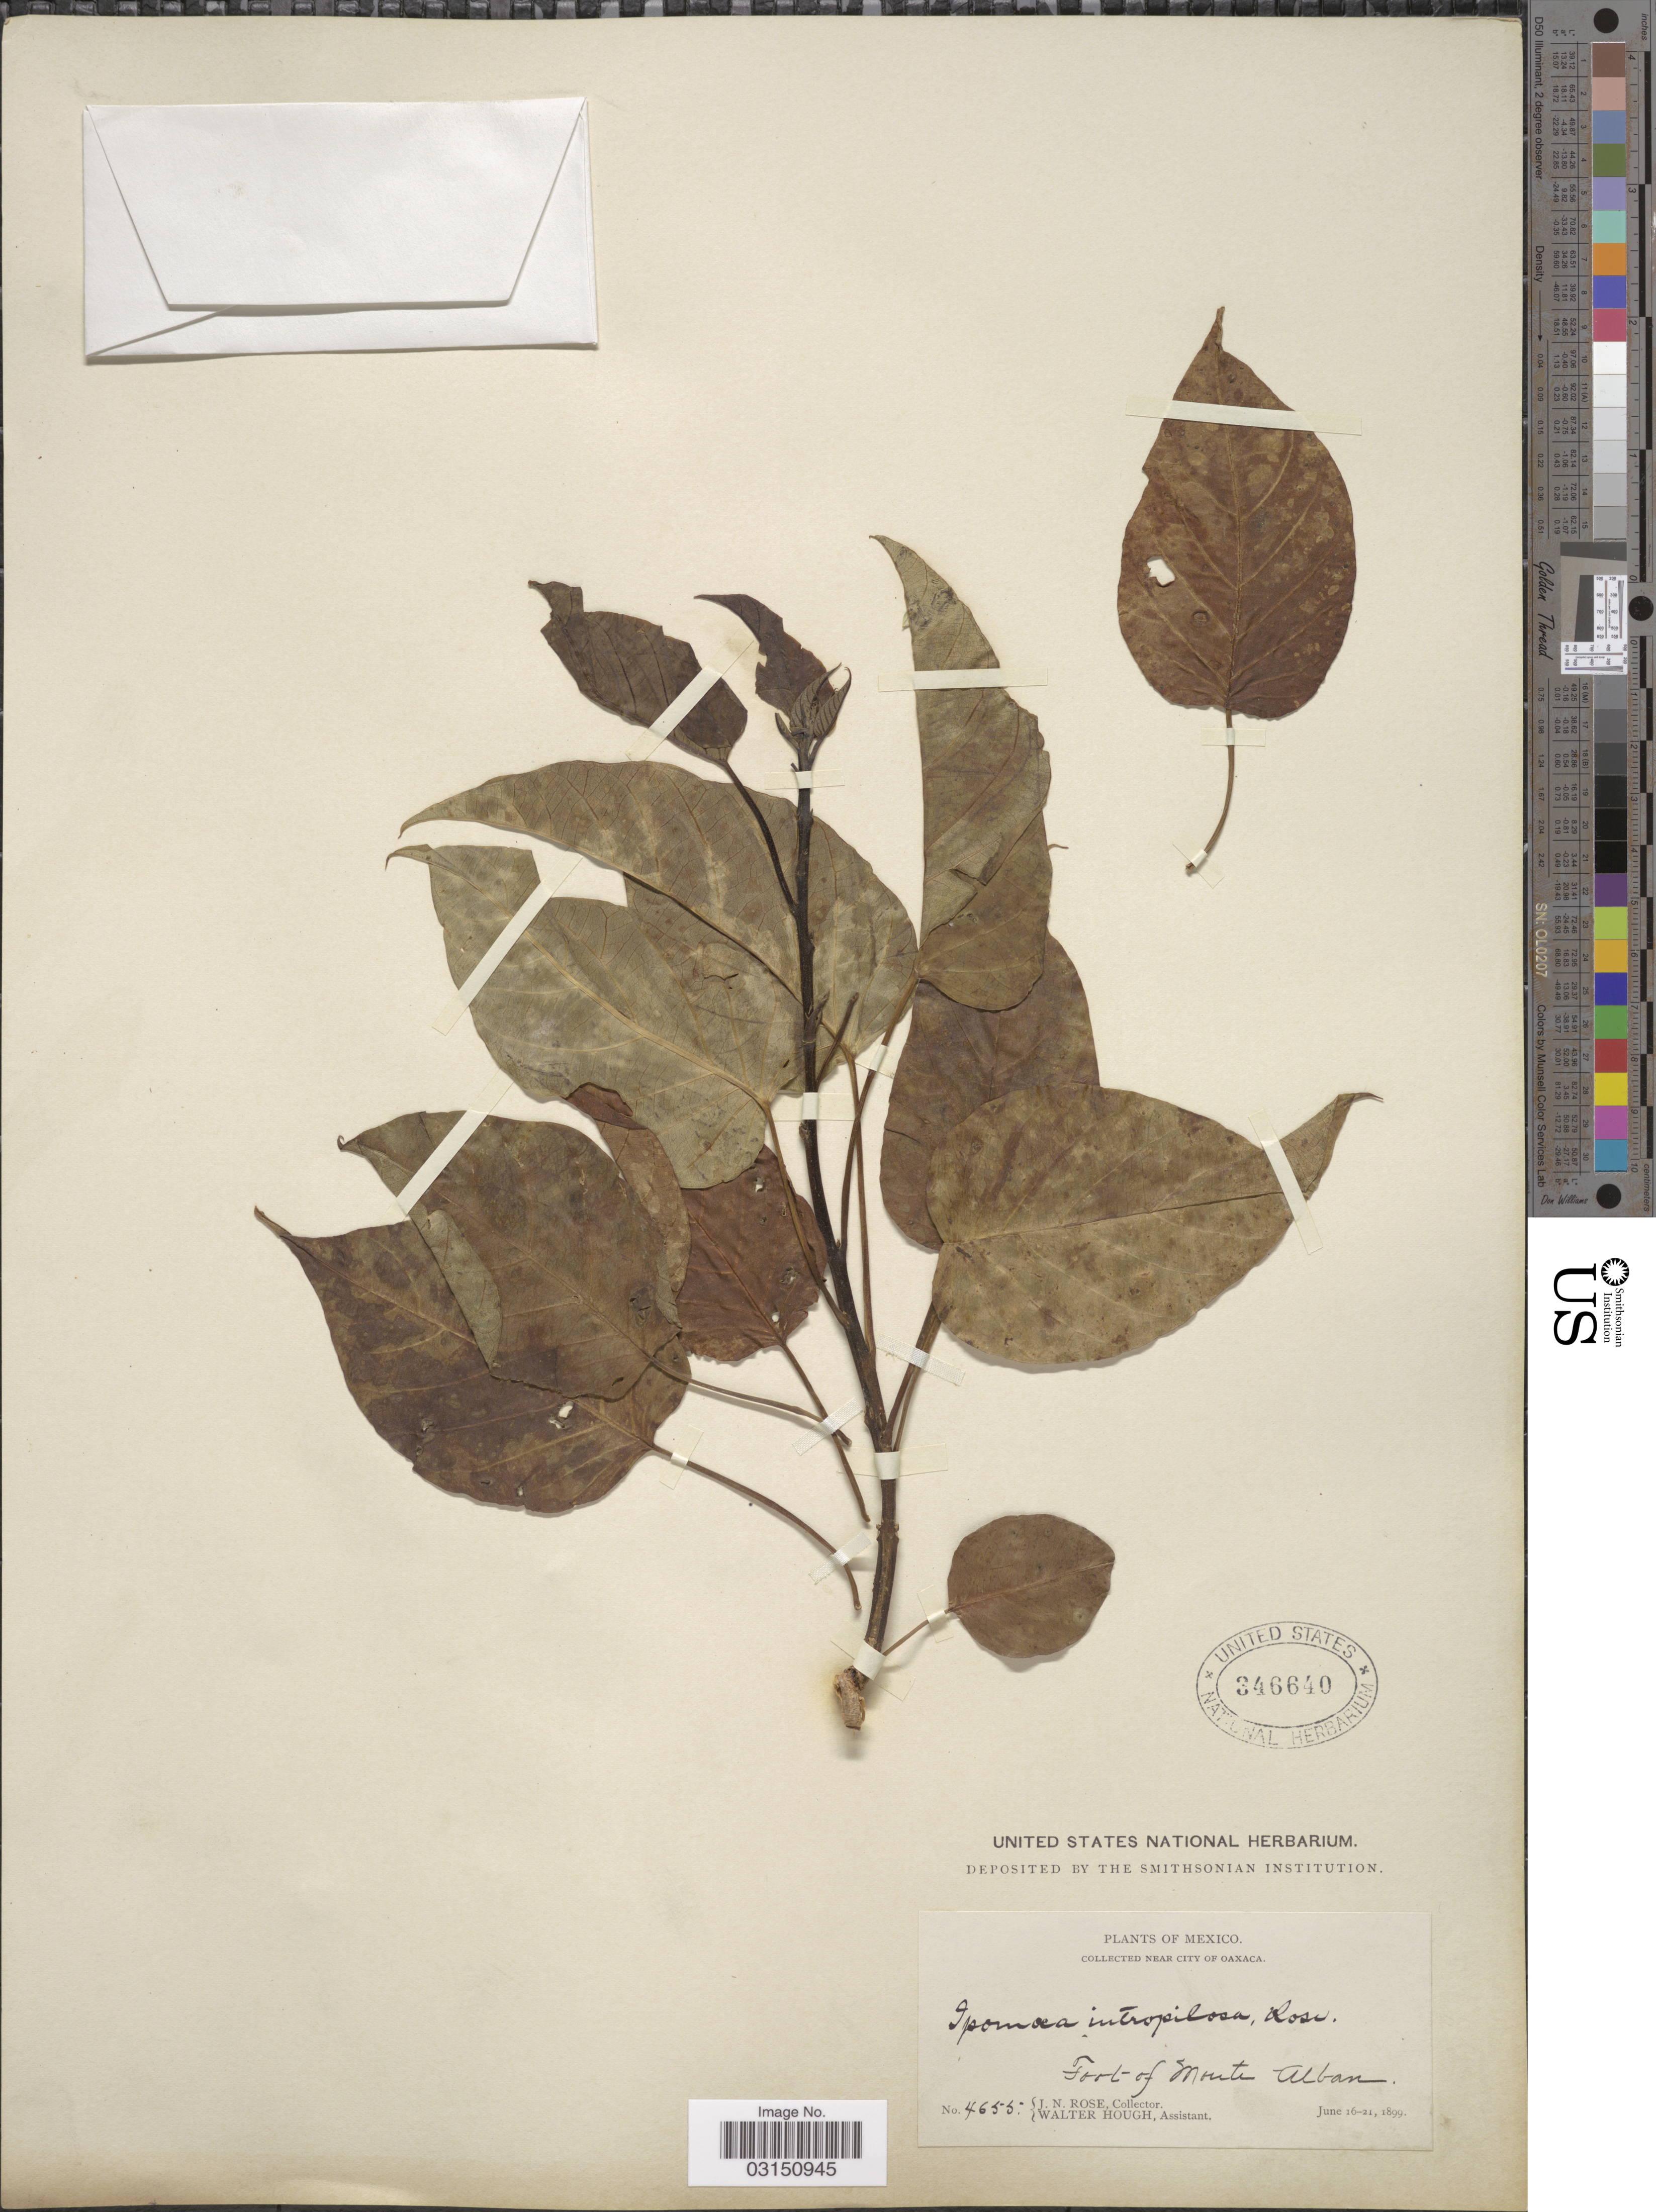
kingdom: Plantae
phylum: Tracheophyta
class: Magnoliopsida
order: Solanales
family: Convolvulaceae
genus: Ipomoea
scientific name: Ipomoea pauciflora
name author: M. Martens & Galeotti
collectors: J. N. Rose & W. Hough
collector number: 4655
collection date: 1899-06-16/1899-06-21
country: Mexico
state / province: Oaxaca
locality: Near City of Oaxaca. Foot of Monte Alban.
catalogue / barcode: US 346640